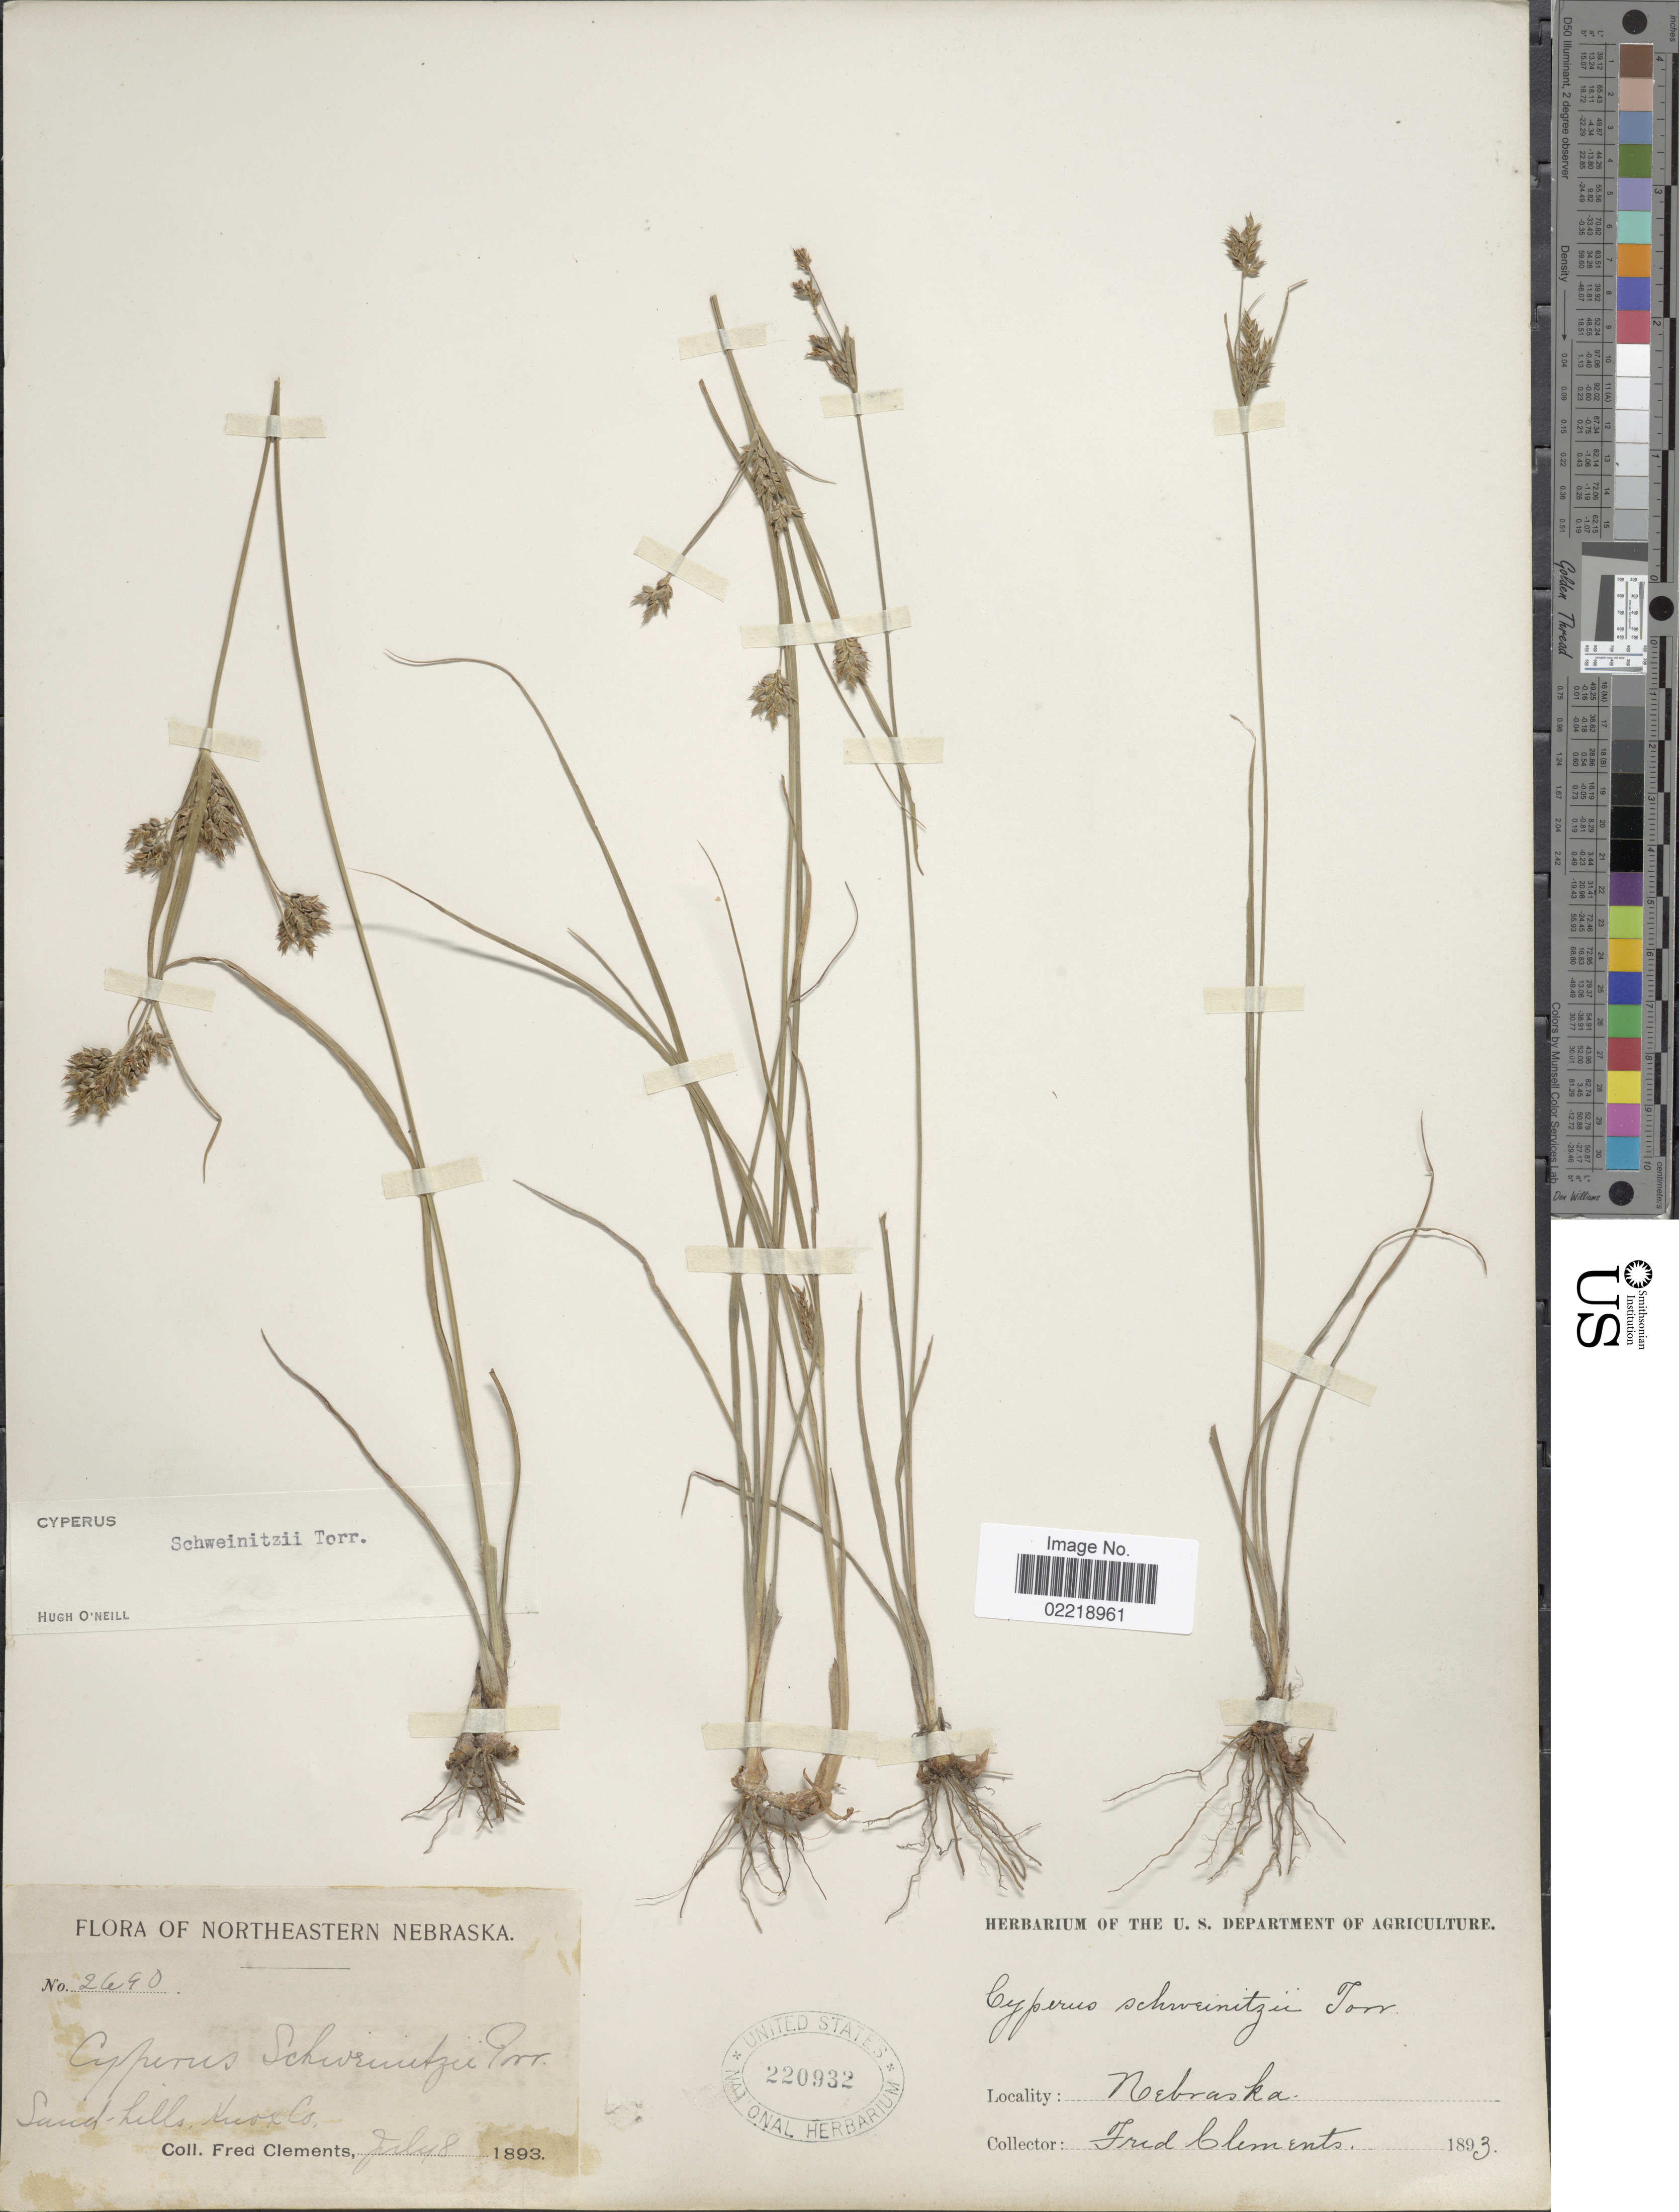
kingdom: Plantae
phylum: Tracheophyta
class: Liliopsida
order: Poales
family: Cyperaceae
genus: Cyperus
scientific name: Cyperus schweinitzii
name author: Torr.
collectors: F. E. Clements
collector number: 2690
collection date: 1893-07-08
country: United States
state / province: Nebraska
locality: Northeastern Nebraska, Sand-hills Knox Co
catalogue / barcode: US 220932